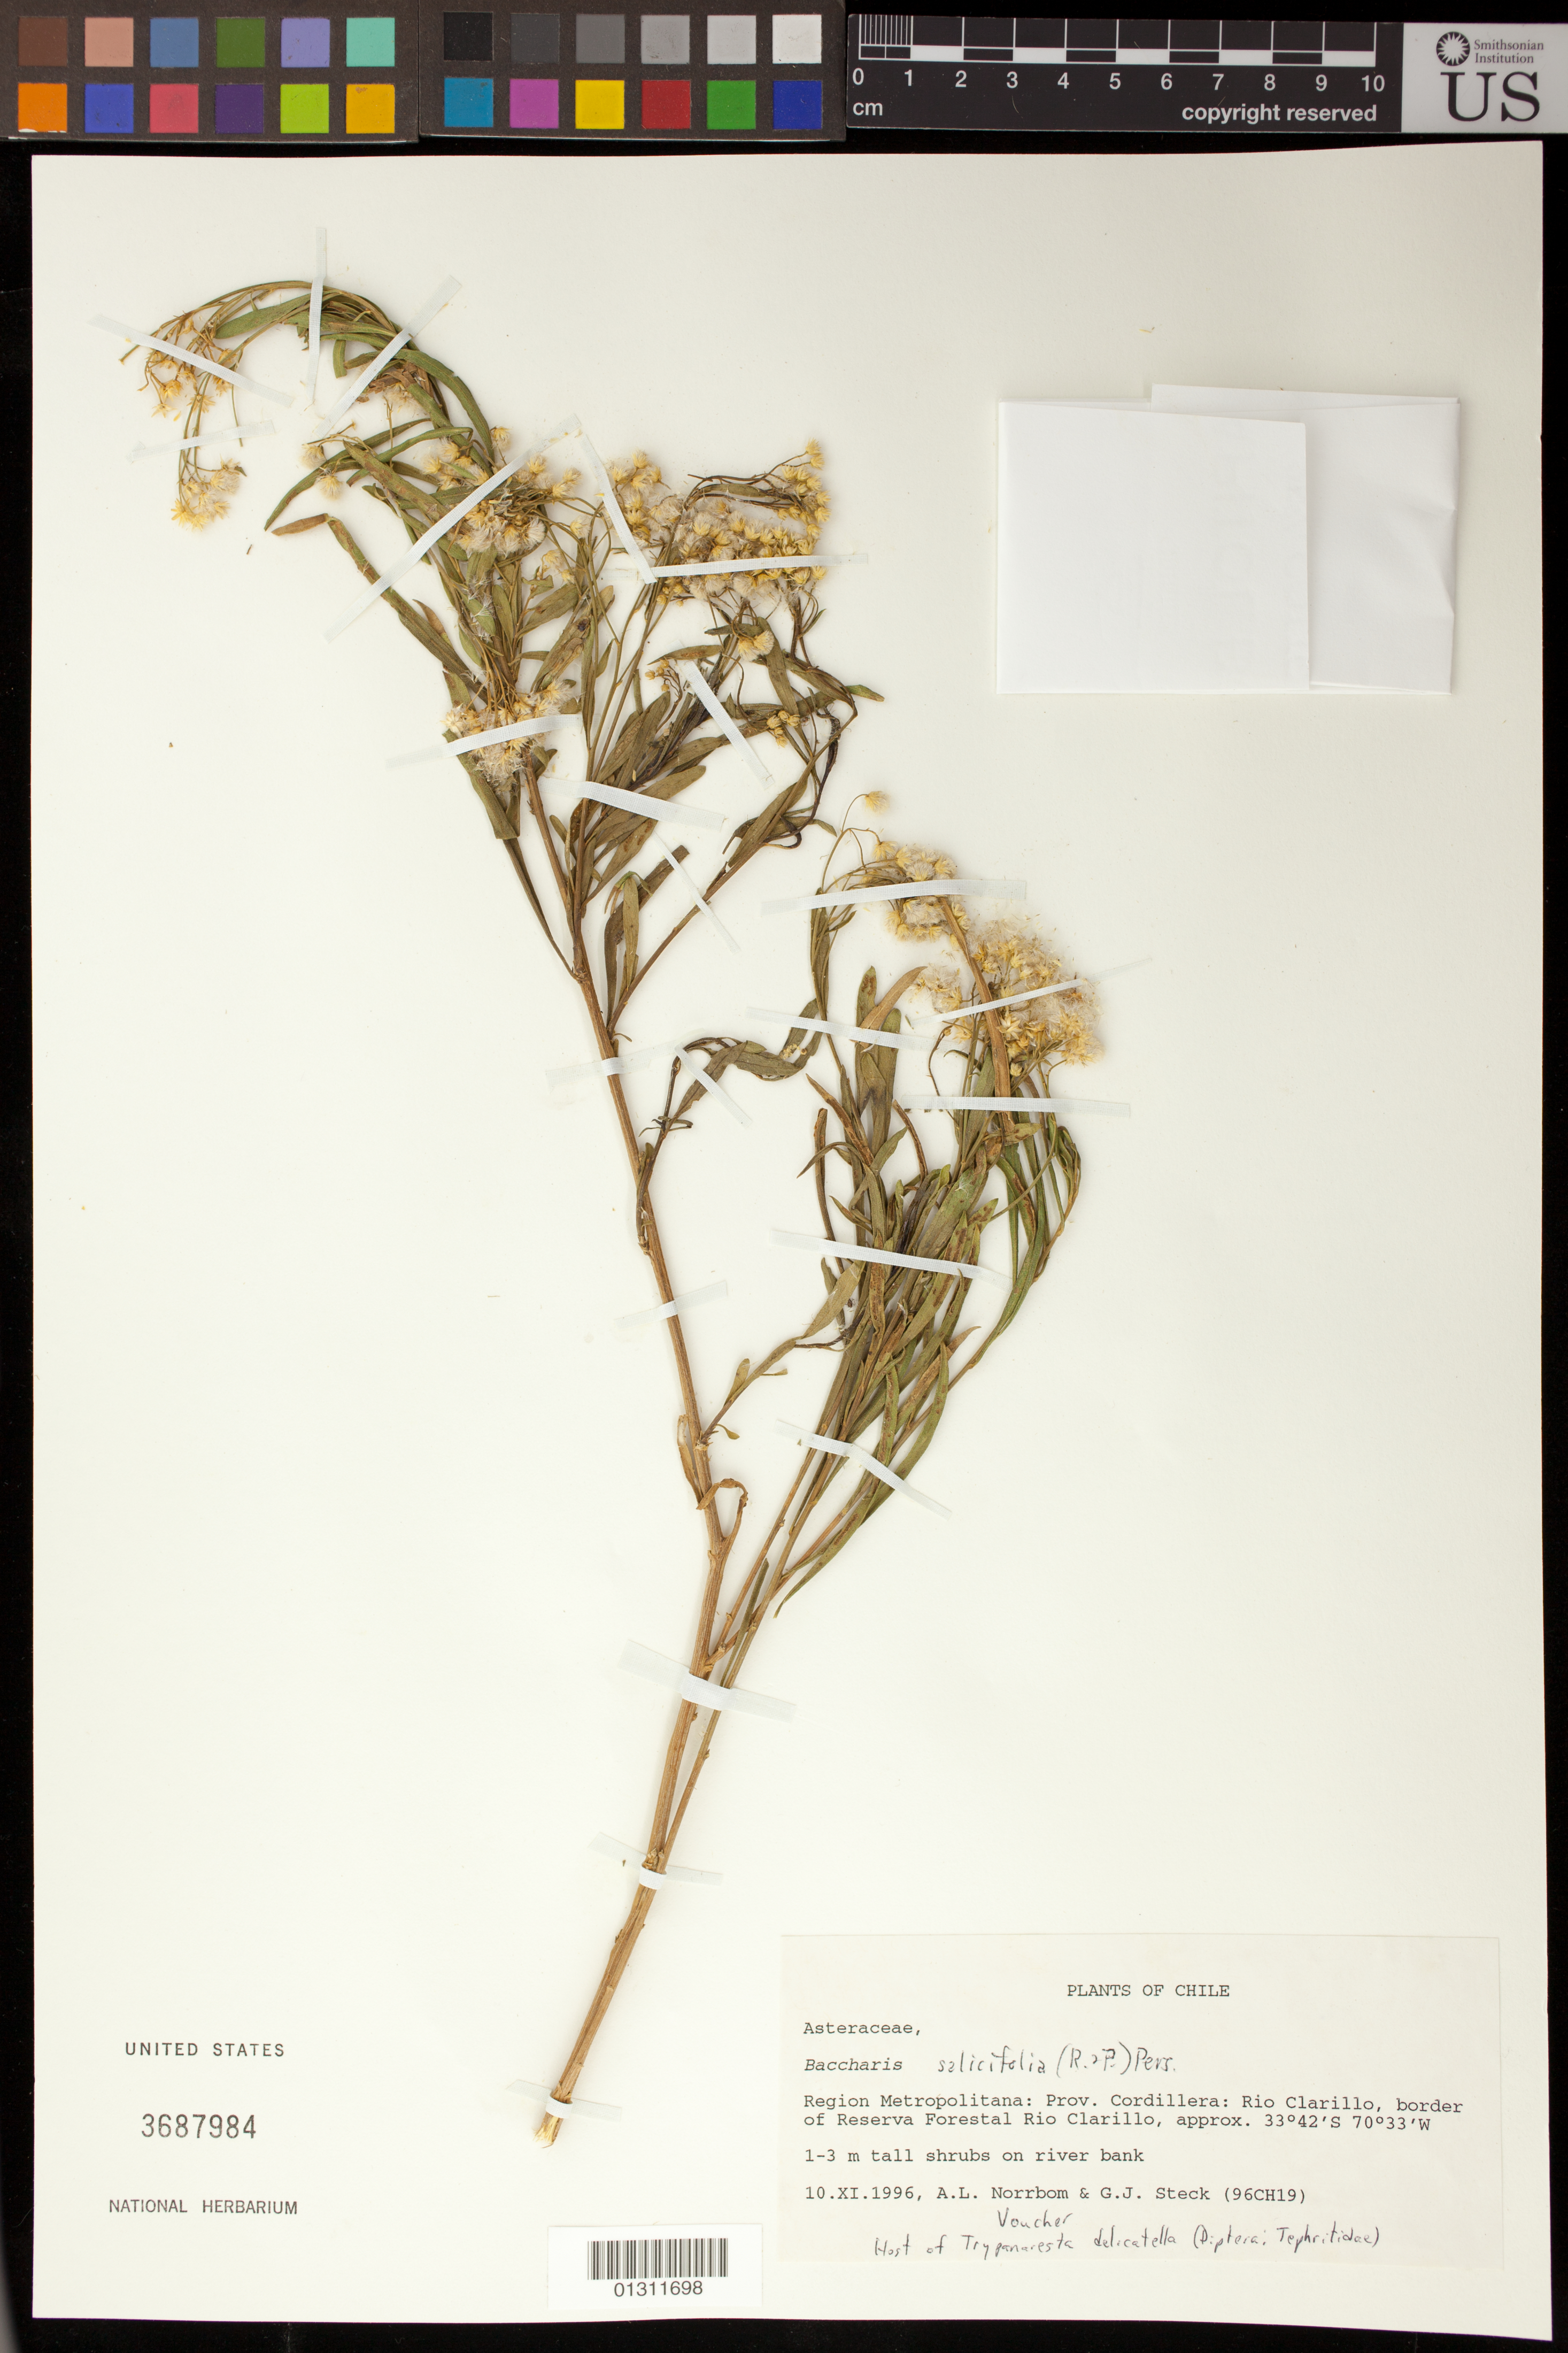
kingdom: Plantae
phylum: Tracheophyta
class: Magnoliopsida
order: Asterales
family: Asteraceae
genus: Baccharis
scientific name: Baccharis salicifolia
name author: (Ruiz & Pav.) Pers.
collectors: A. L. Norrbom & G. Steck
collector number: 96CH19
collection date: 1996-11-10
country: Chile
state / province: Región Metropolitana (RM)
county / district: Cordillera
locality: Prov. Cordillera: Rio Clarillo, border of Reserva Forestal Rio Clarillo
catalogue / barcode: US 3687984